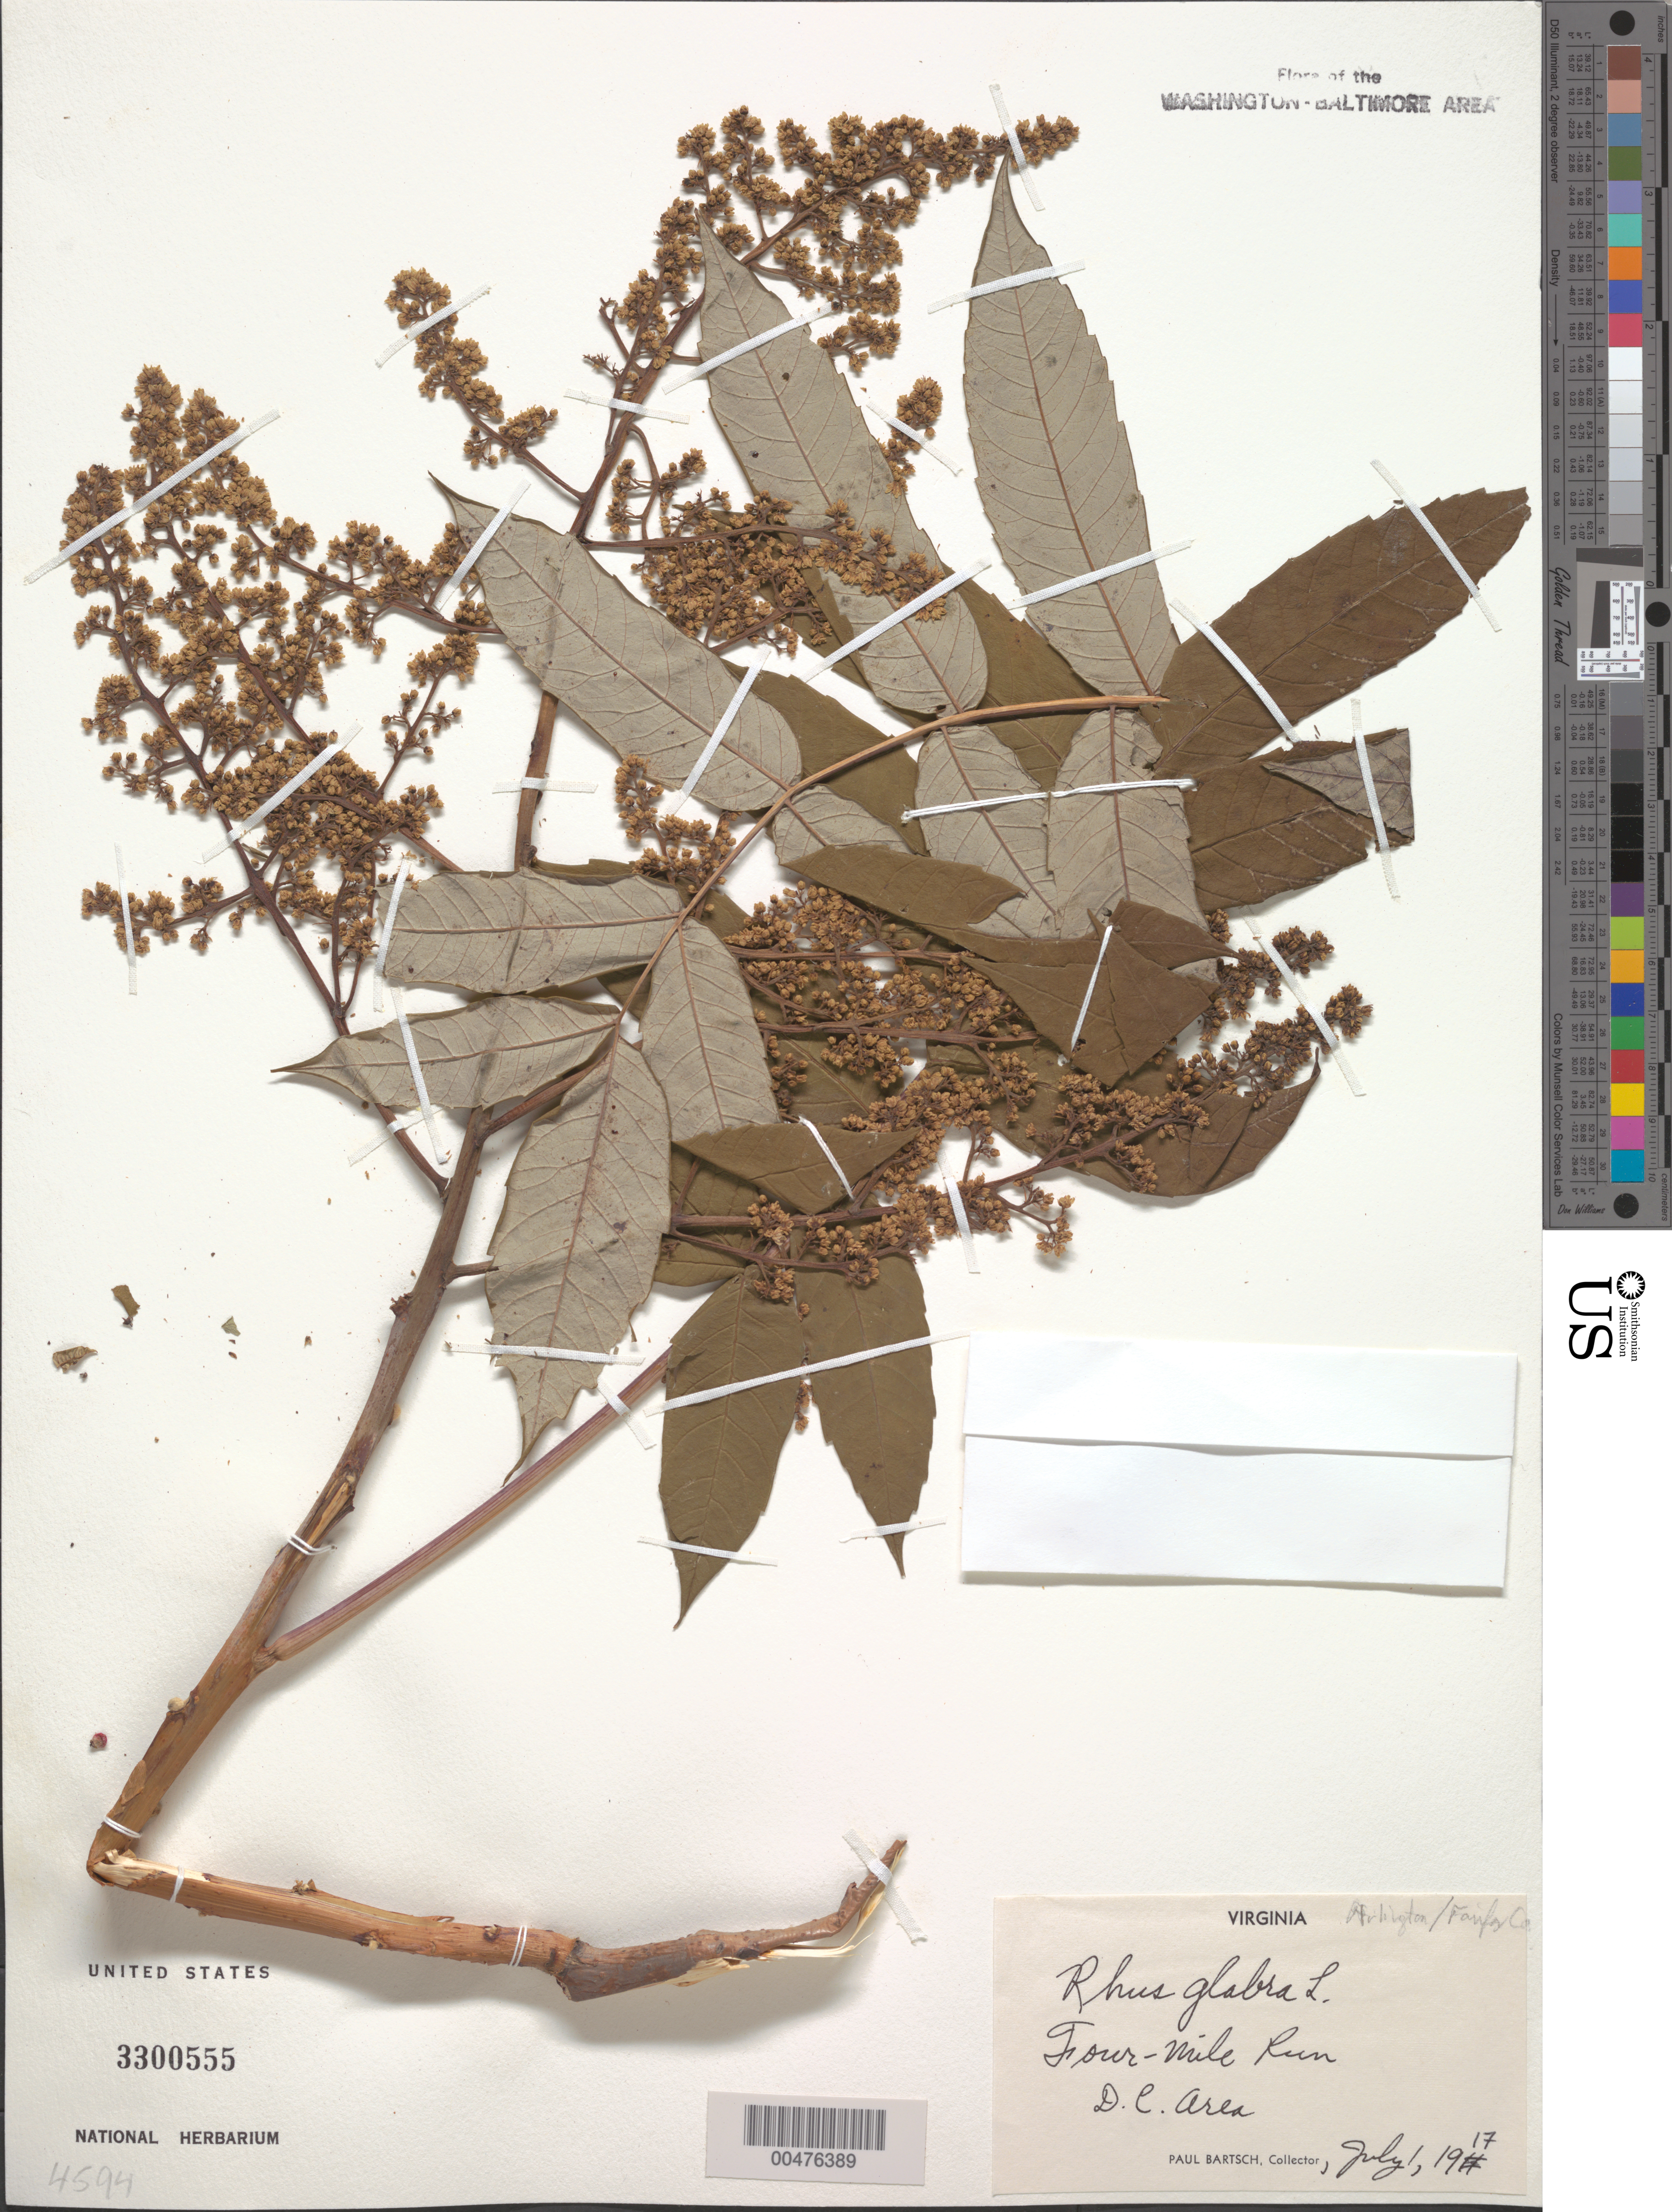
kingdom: Plantae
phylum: Tracheophyta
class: Magnoliopsida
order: Sapindales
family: Anacardiaceae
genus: Rhus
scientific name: Rhus glabra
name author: L.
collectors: P. Bartsch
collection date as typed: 01 Jul 1917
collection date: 1917-07-01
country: United States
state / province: Virginia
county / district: Arlington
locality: Four Mile Run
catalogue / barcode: US 3300555